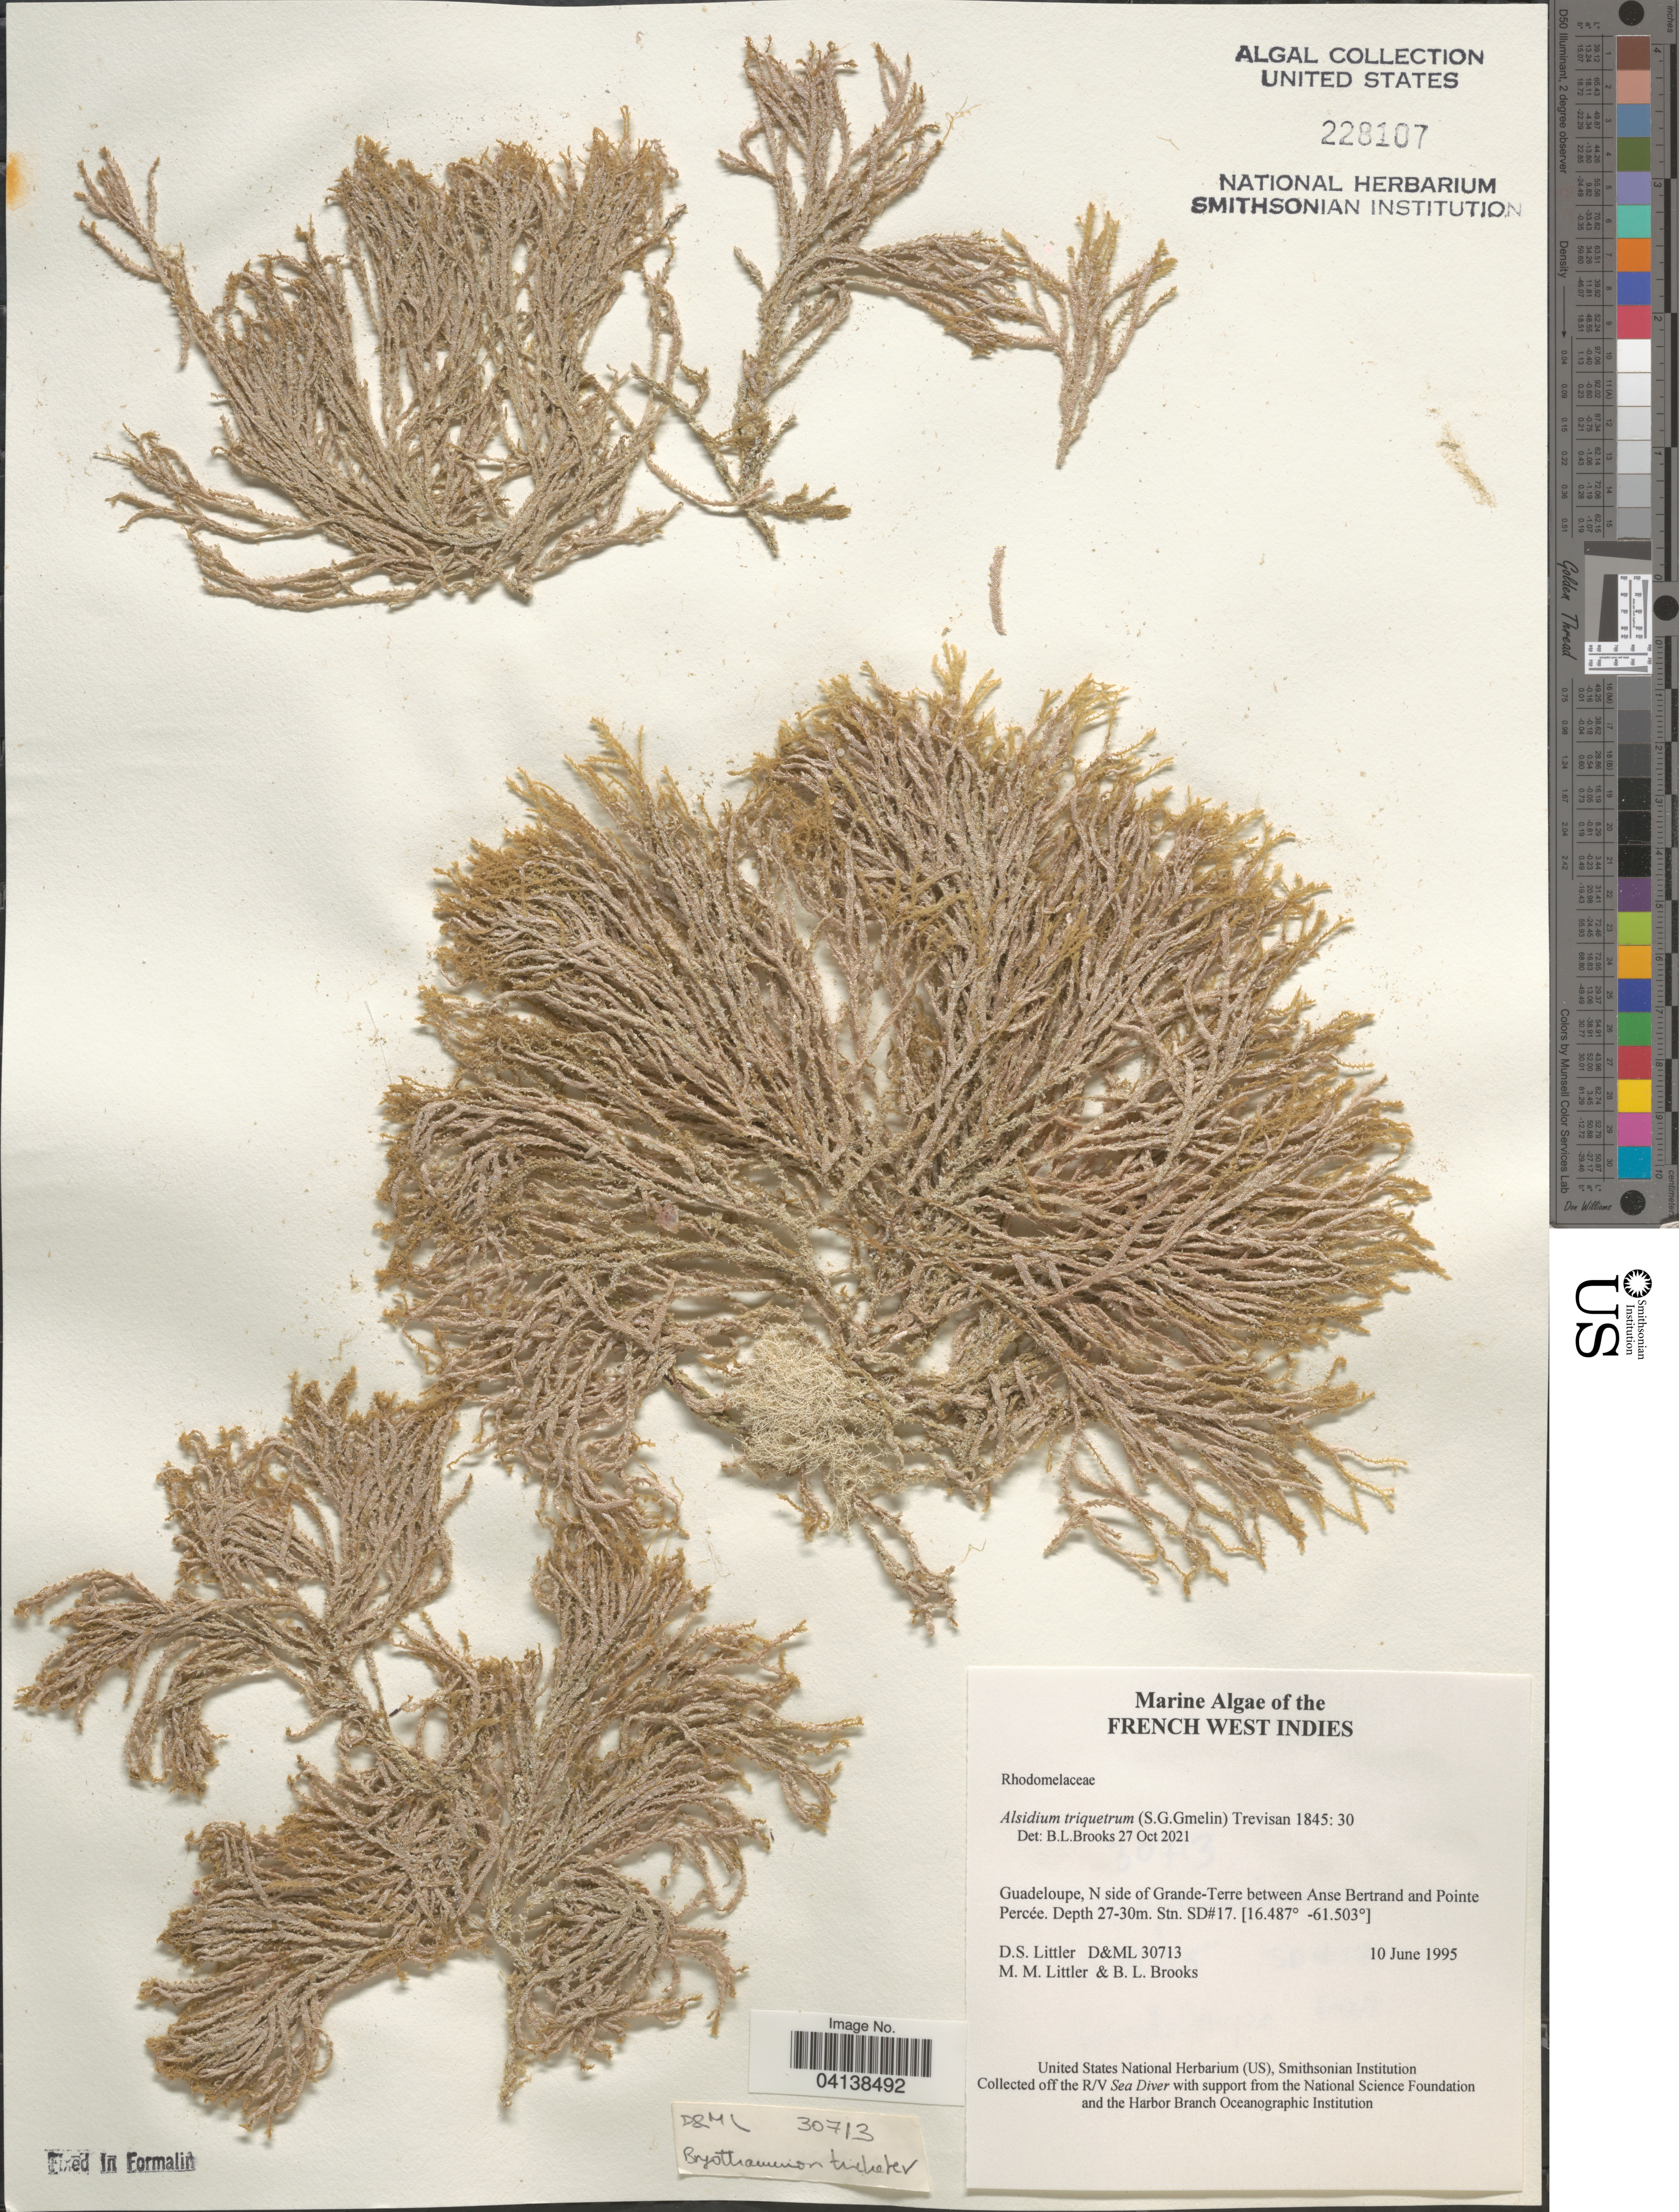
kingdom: Plantae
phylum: Rhodophyta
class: Florideophyceae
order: Ceramiales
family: Rhodomelaceae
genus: Alsidium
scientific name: Alsidium triquetrum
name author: (S.G. Gmel.) Trevis.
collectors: D. S. Littler & B. Brooks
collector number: D&ML 30713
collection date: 1995-06-10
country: Guadeloupe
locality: French West Indies. N side of Grande-Terre between Anse Bertrand and Pointe Percée. Stn. SD#17.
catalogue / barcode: US 228107